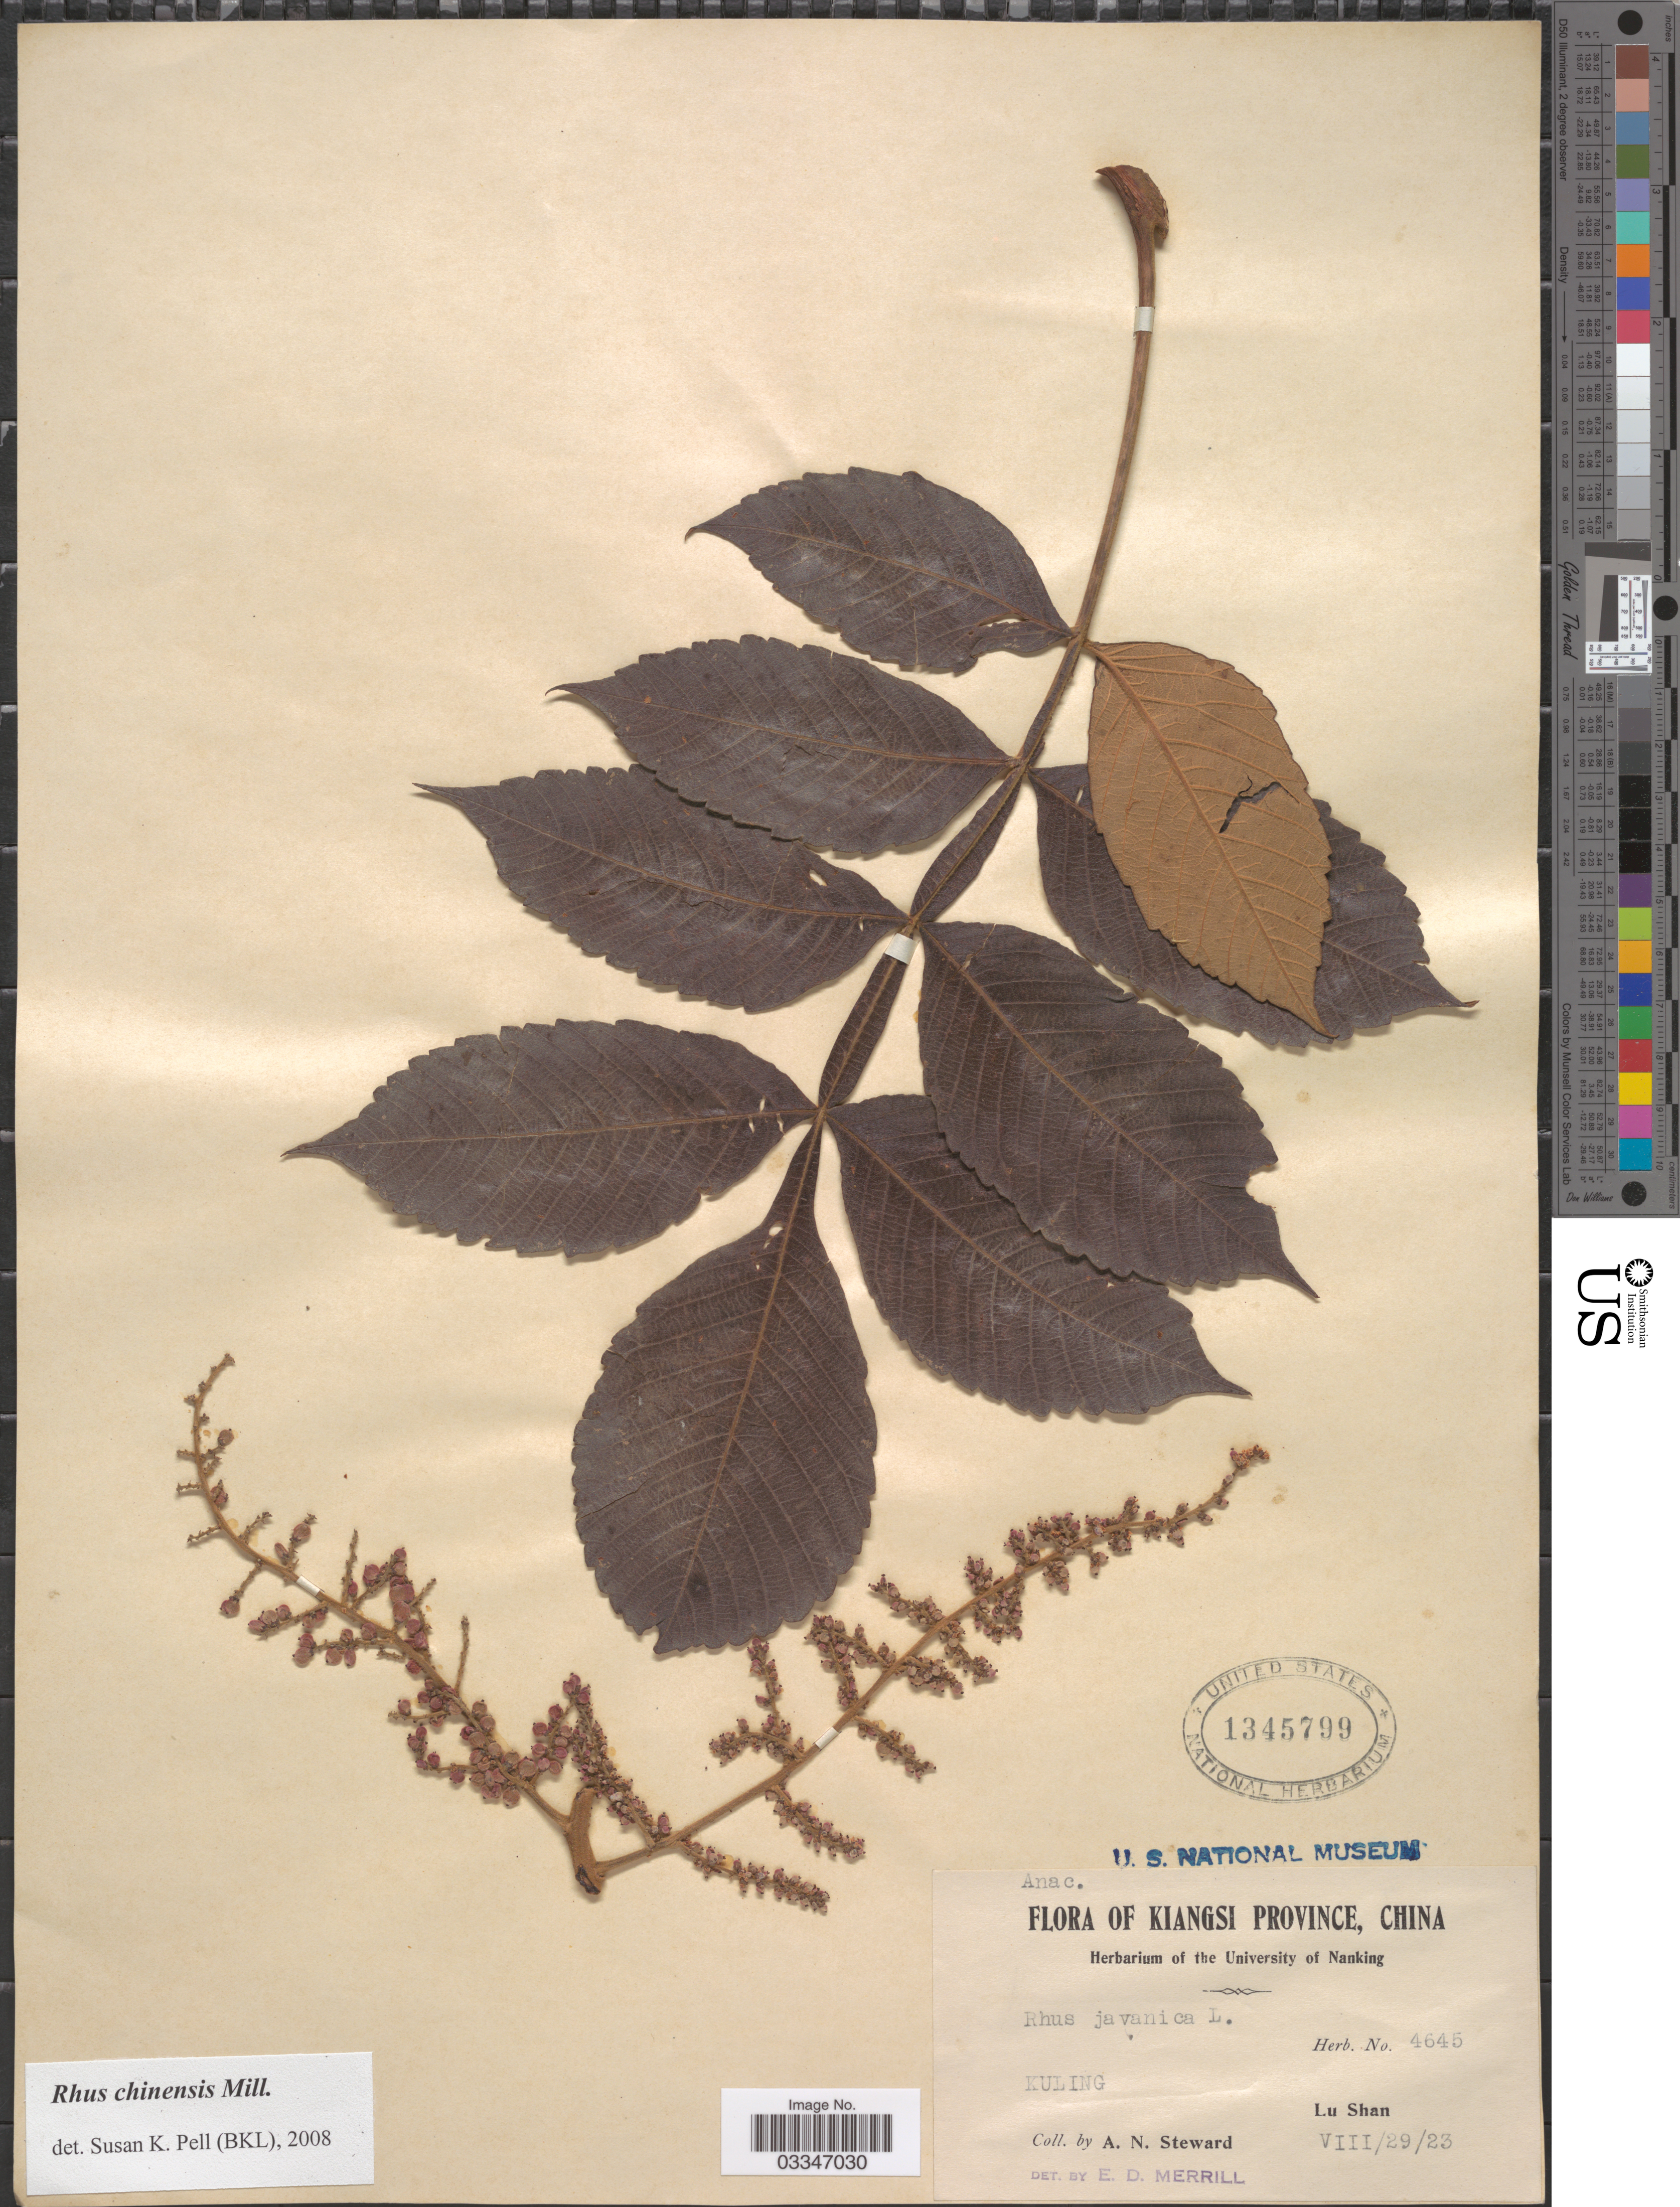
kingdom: Plantae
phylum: Tracheophyta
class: Magnoliopsida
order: Sapindales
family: Anacardiaceae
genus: Rhus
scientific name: Rhus chinensis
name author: Mill.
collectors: A. N. Steward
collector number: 4645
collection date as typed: Transcribed d/m/y: 29/8/23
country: China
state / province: Jiangxi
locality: Kiangsi Province. Kuling. Lu Shan.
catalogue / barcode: US 1345799